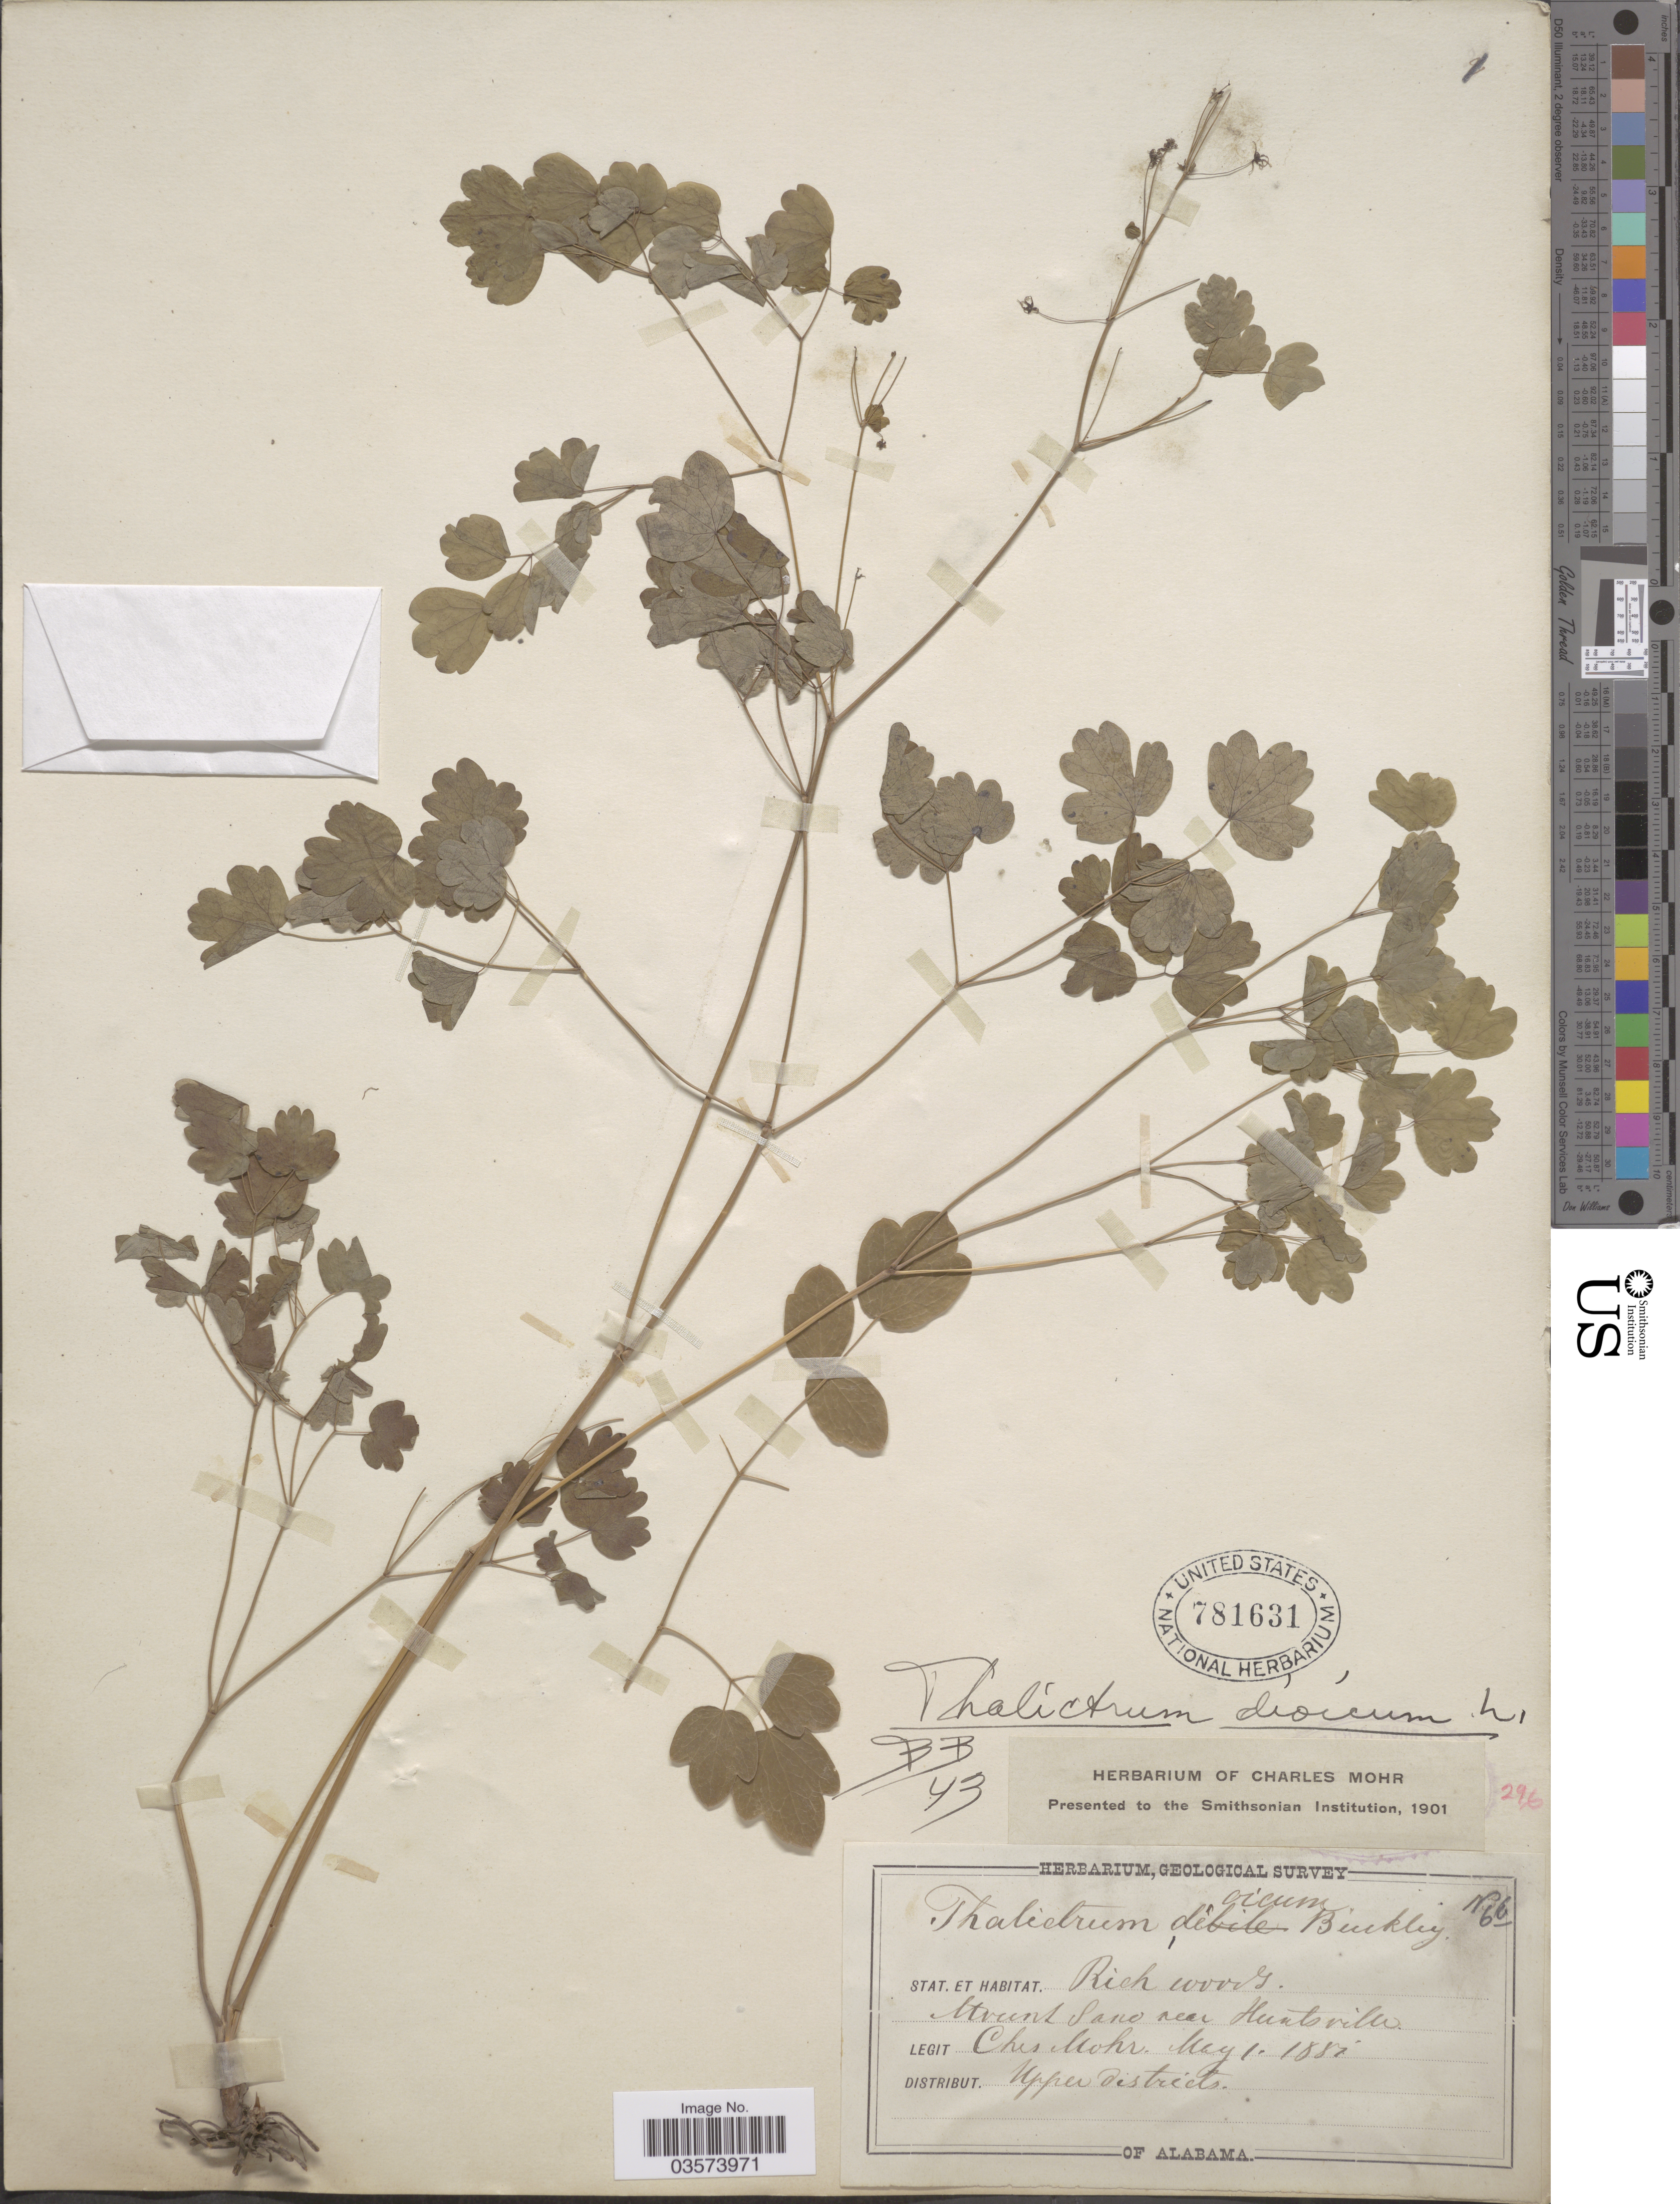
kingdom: Plantae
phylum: Tracheophyta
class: Magnoliopsida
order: Ranunculales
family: Ranunculaceae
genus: Thalictrum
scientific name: Thalictrum dioicum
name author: L.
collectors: Mohr, C. T. (herbarium)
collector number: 6b*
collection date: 1881-05-01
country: United States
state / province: Alabama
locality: Mount Sano near Huntsville. Upper districts.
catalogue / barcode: US 781631